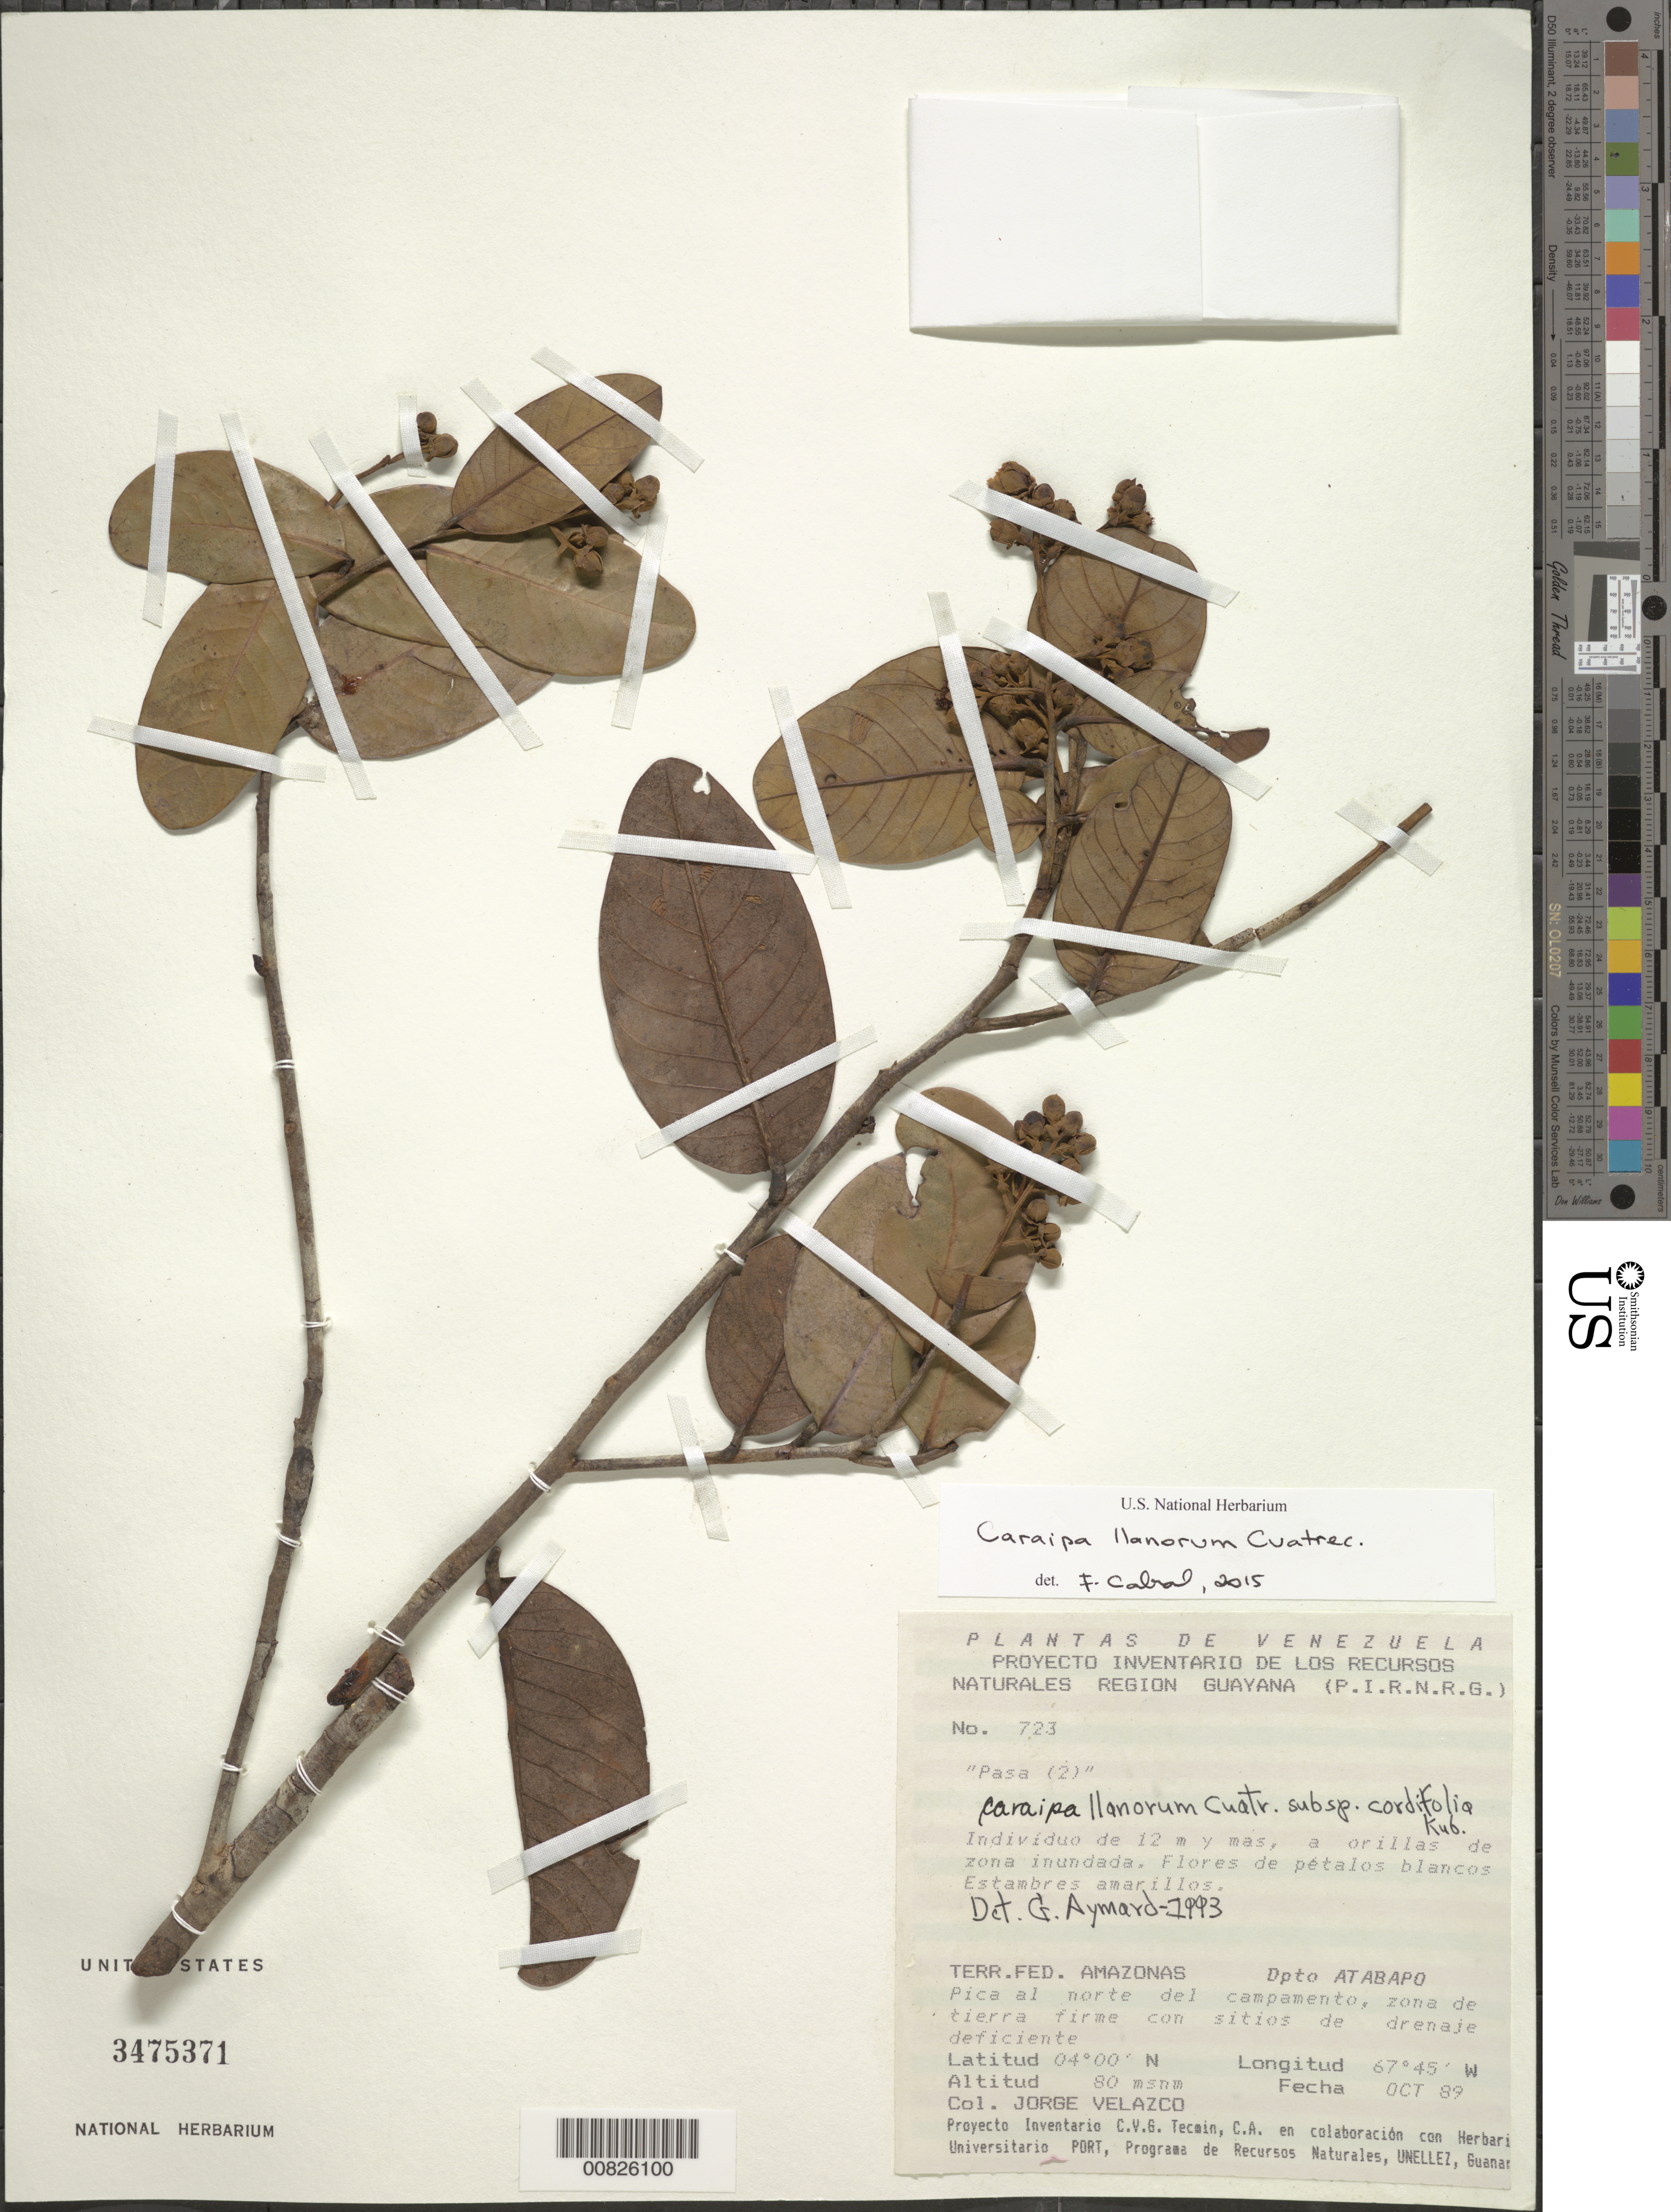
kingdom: Plantae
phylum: Tracheophyta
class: Magnoliopsida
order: Malpighiales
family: Calophyllaceae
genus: Caraipa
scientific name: Caraipa llanorum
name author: Cuatrec.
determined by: Cabral, F. N.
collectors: J. Velazco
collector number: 723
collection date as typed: Oct-89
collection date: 1989-10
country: Venezuela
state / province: Amazonas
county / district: Atabapo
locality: pica al norte del campamento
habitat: Zona de tierra firme con sitios de drenaje deficiente, a orillas de zona inundada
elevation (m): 80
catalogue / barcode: US 3475371